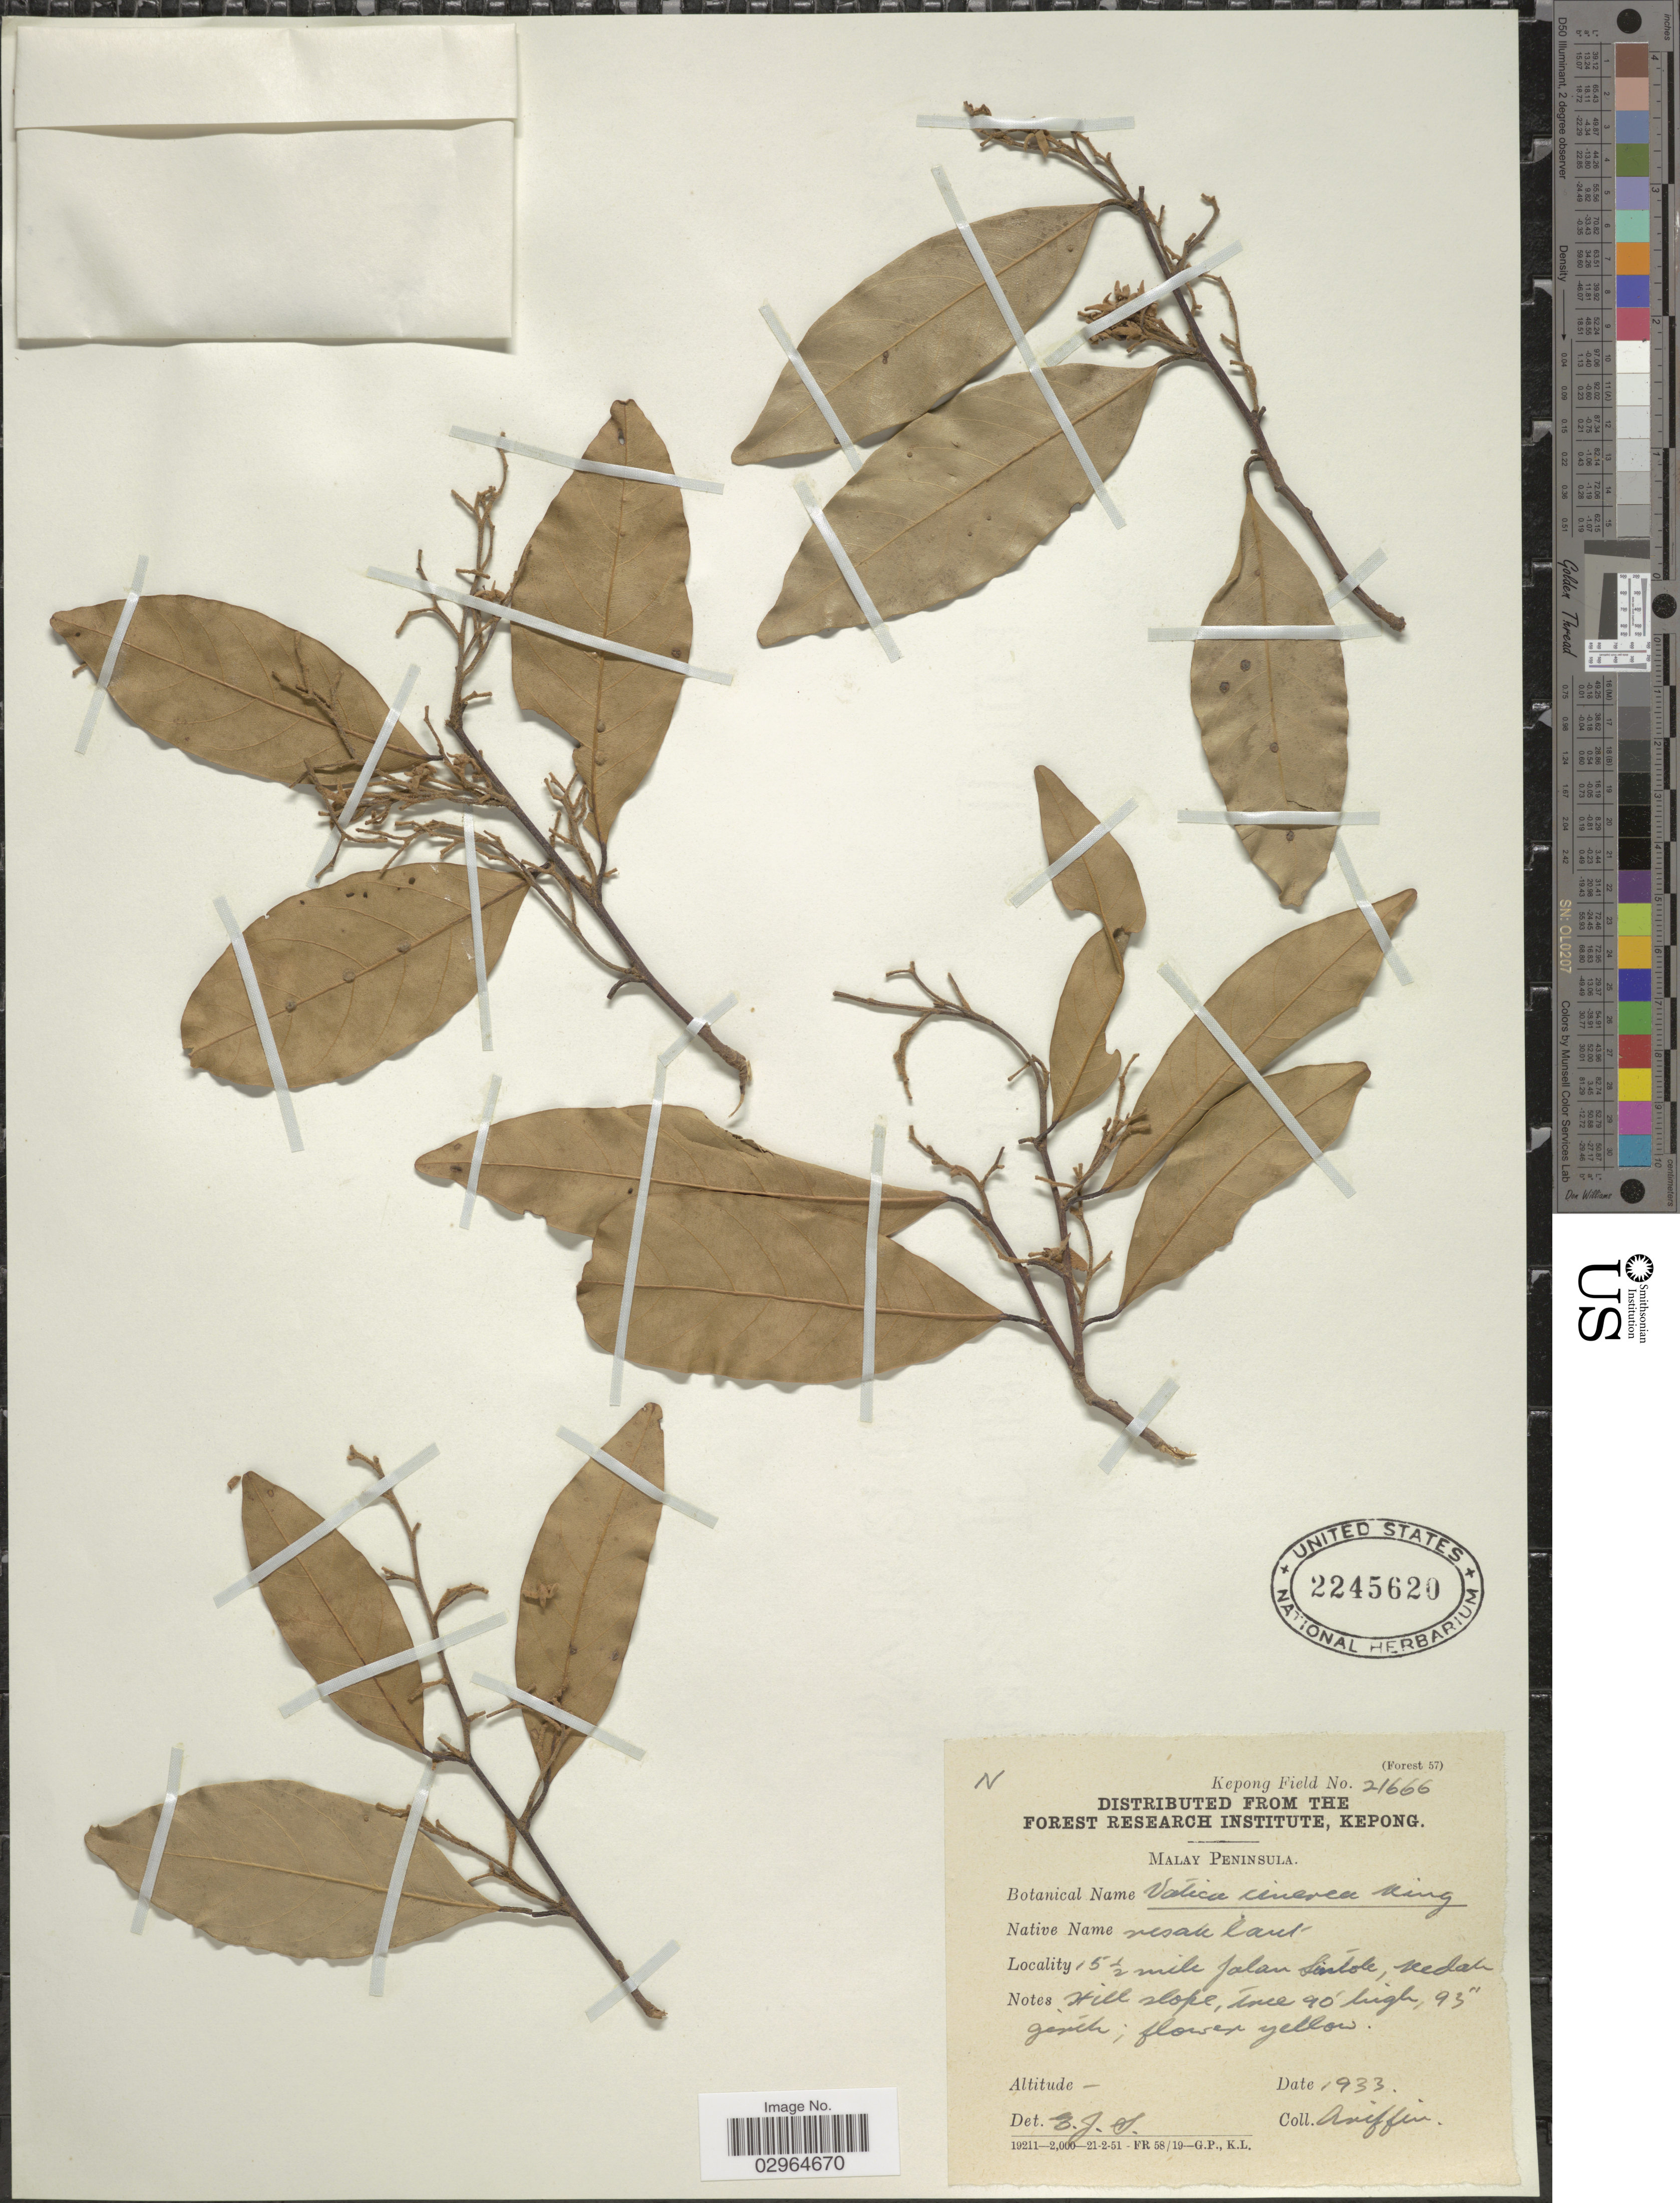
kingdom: Plantae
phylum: Tracheophyta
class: Magnoliopsida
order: Malvales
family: Dipterocarpaceae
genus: Vatica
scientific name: Vatica cinerea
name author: King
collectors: Ariffin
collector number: Kepong Field 21666?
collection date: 1933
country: Malaysia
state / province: Kedah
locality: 15½ mile Jalan Sintok [interpreted], Kedah. Malay Peninsula.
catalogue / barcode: US 2245620